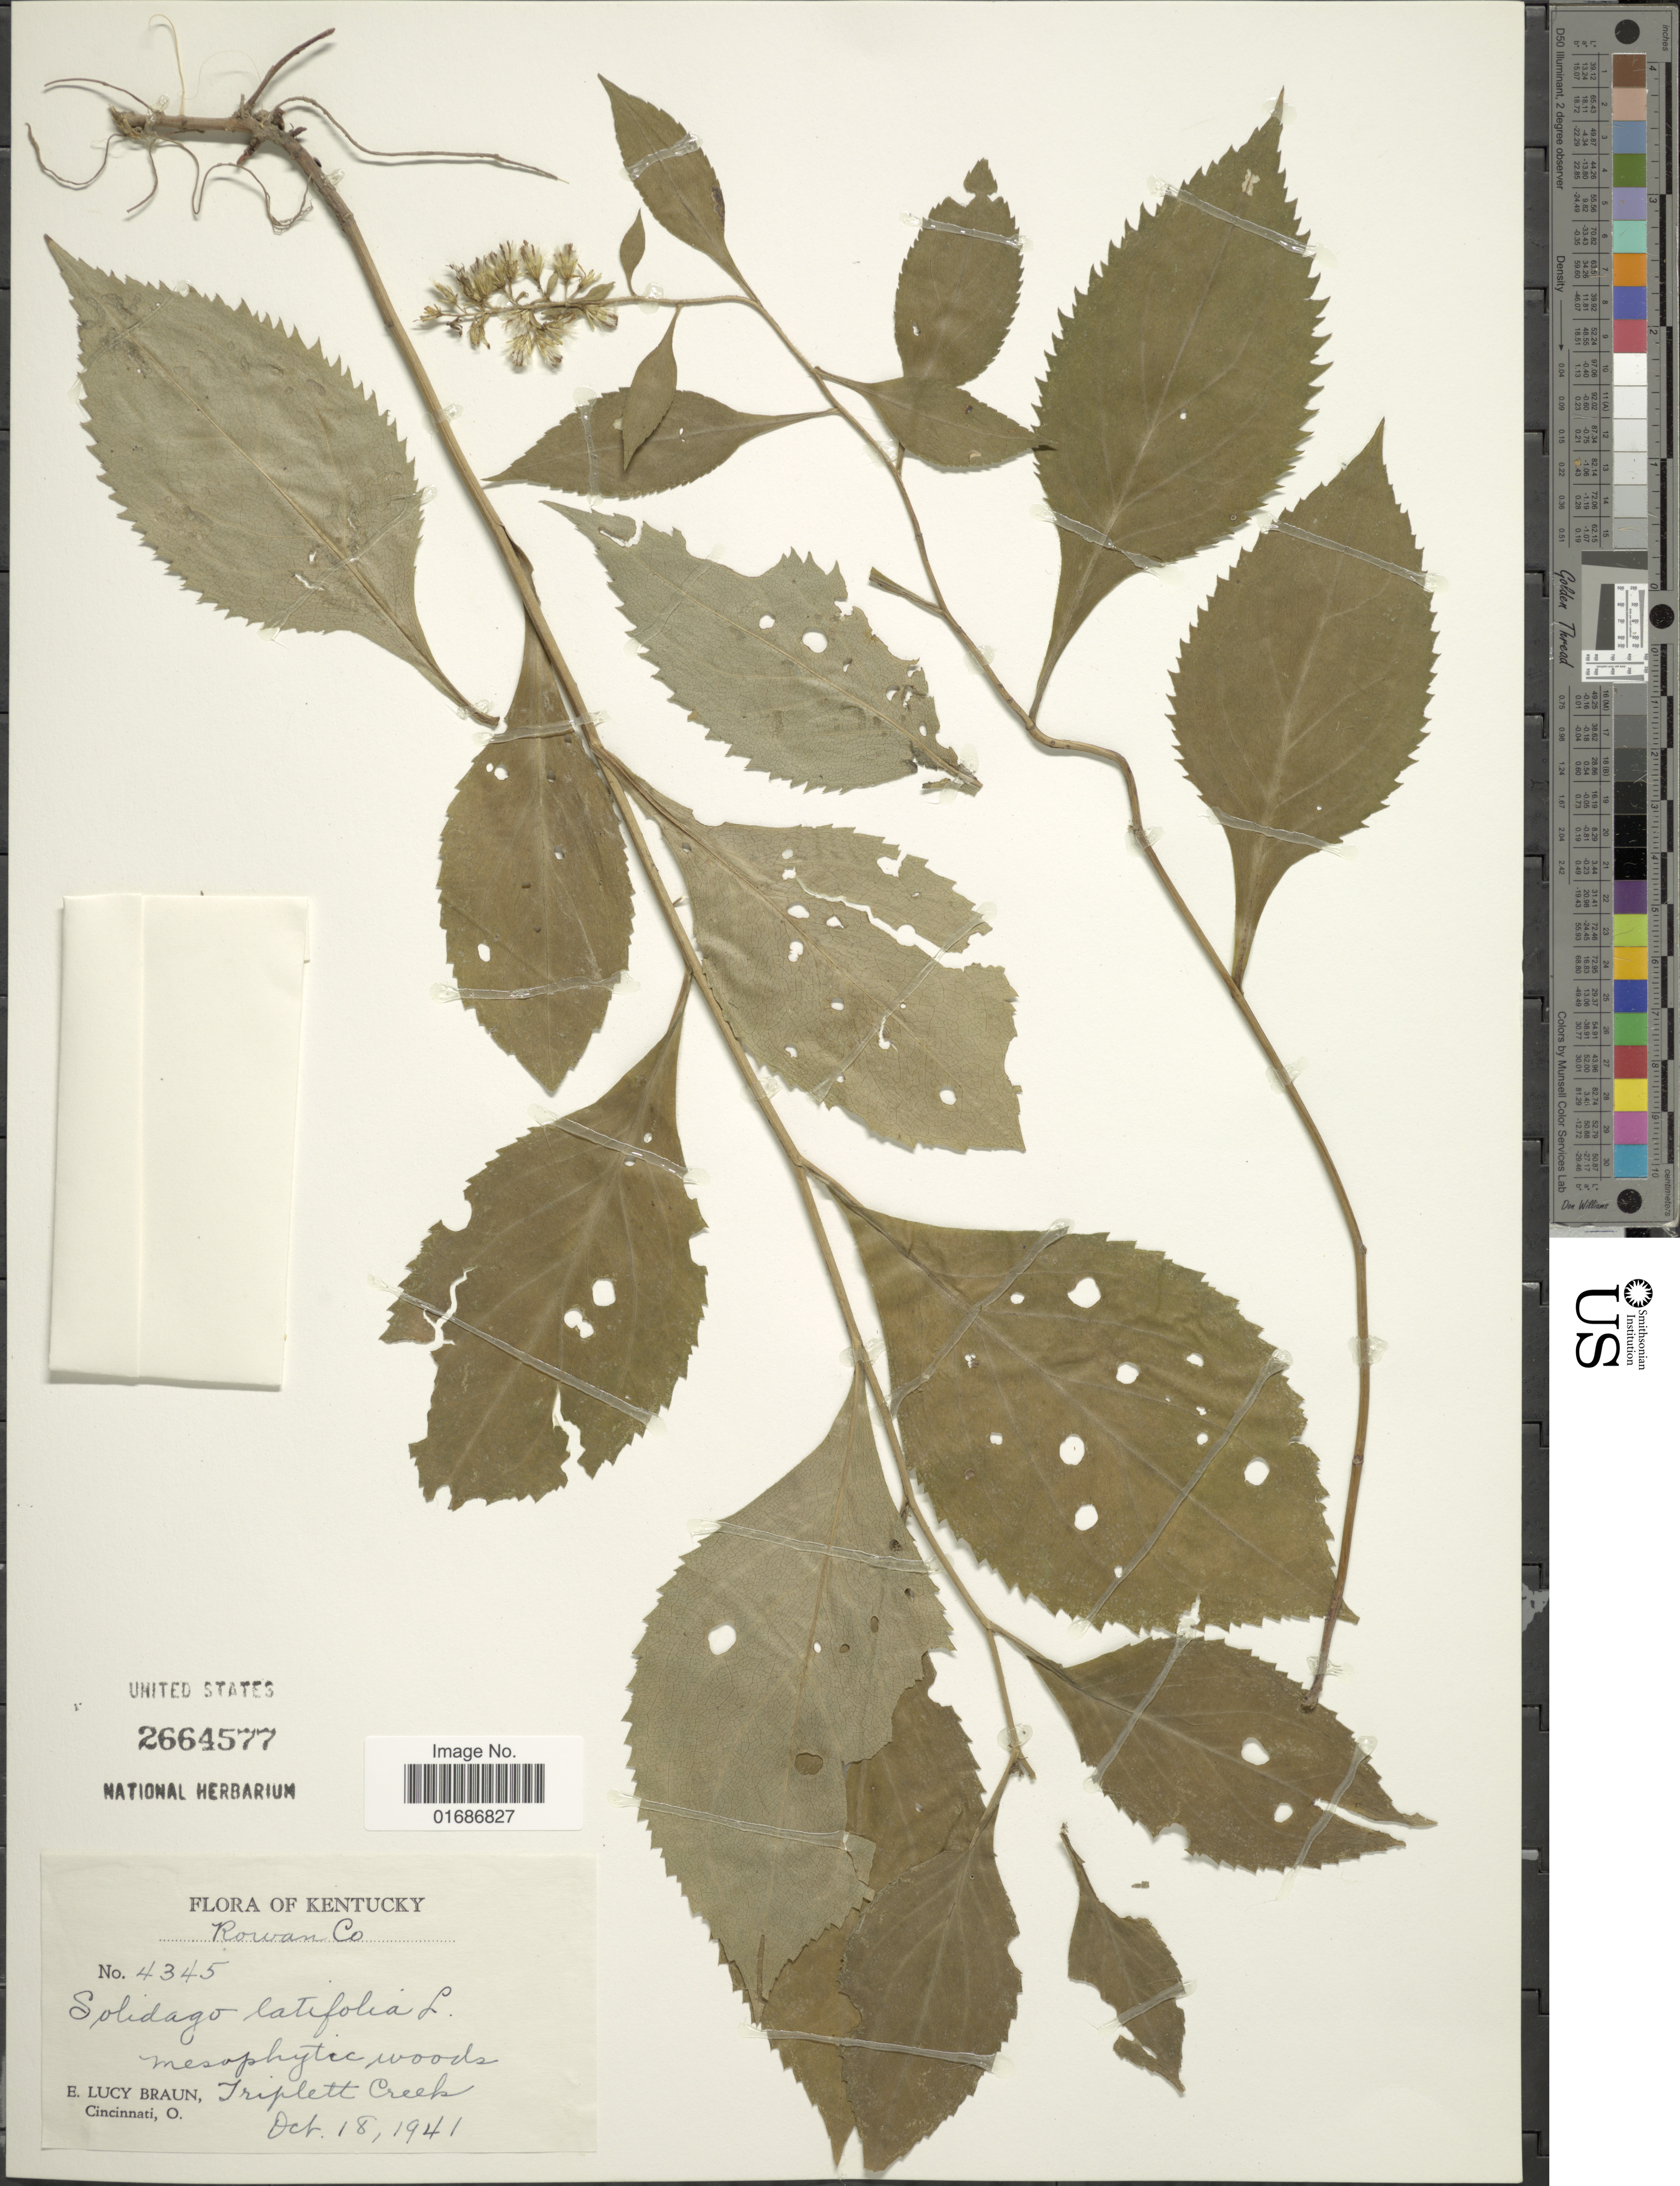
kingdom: Plantae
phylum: Tracheophyta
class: Magnoliopsida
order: Asterales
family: Asteraceae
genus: Solidago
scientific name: Solidago flexicaulis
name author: L.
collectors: E. L. Braun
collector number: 4345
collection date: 1941-10-18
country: United States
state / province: Kentucky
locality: Rowan Co., Triplett Creek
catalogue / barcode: US 2664577